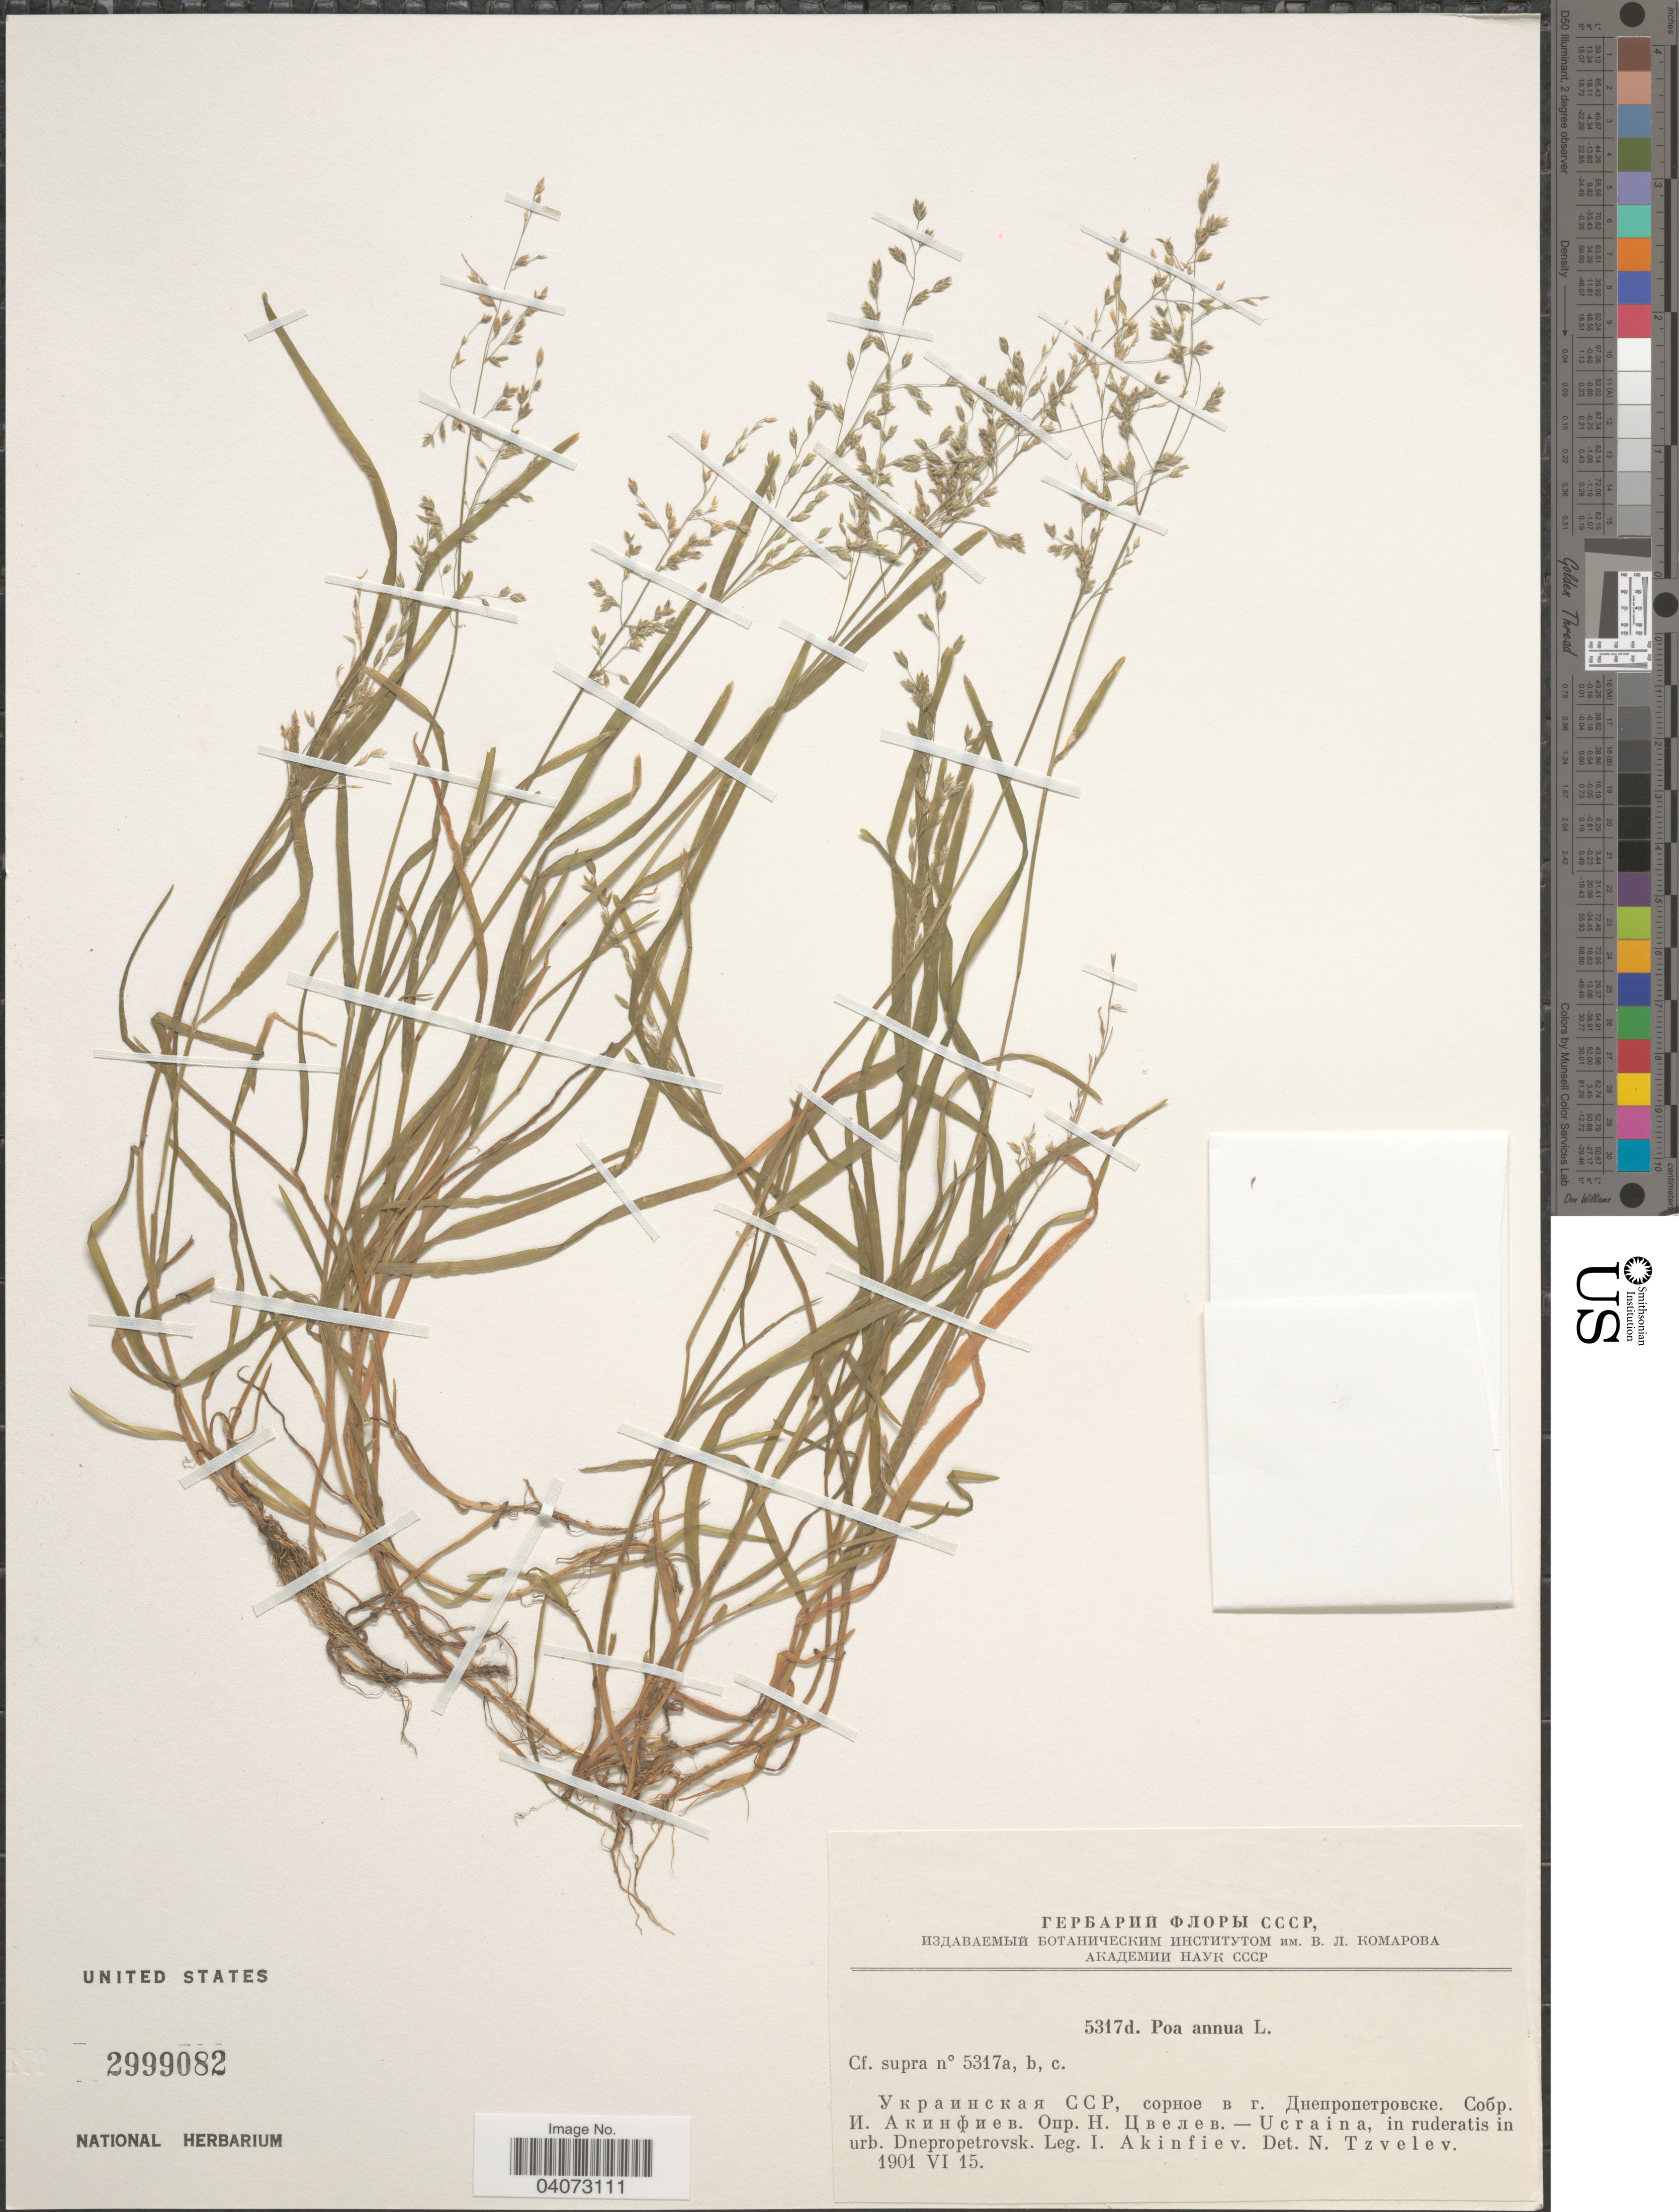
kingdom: Plantae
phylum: Tracheophyta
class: Liliopsida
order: Poales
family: Poaceae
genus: Poa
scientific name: Poa annua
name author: L.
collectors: I. Akinfiev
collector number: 5317d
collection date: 1901-06-15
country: Ukraine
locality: In ruderatis in urb. Dnepropetrovsk.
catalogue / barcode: US 2999082